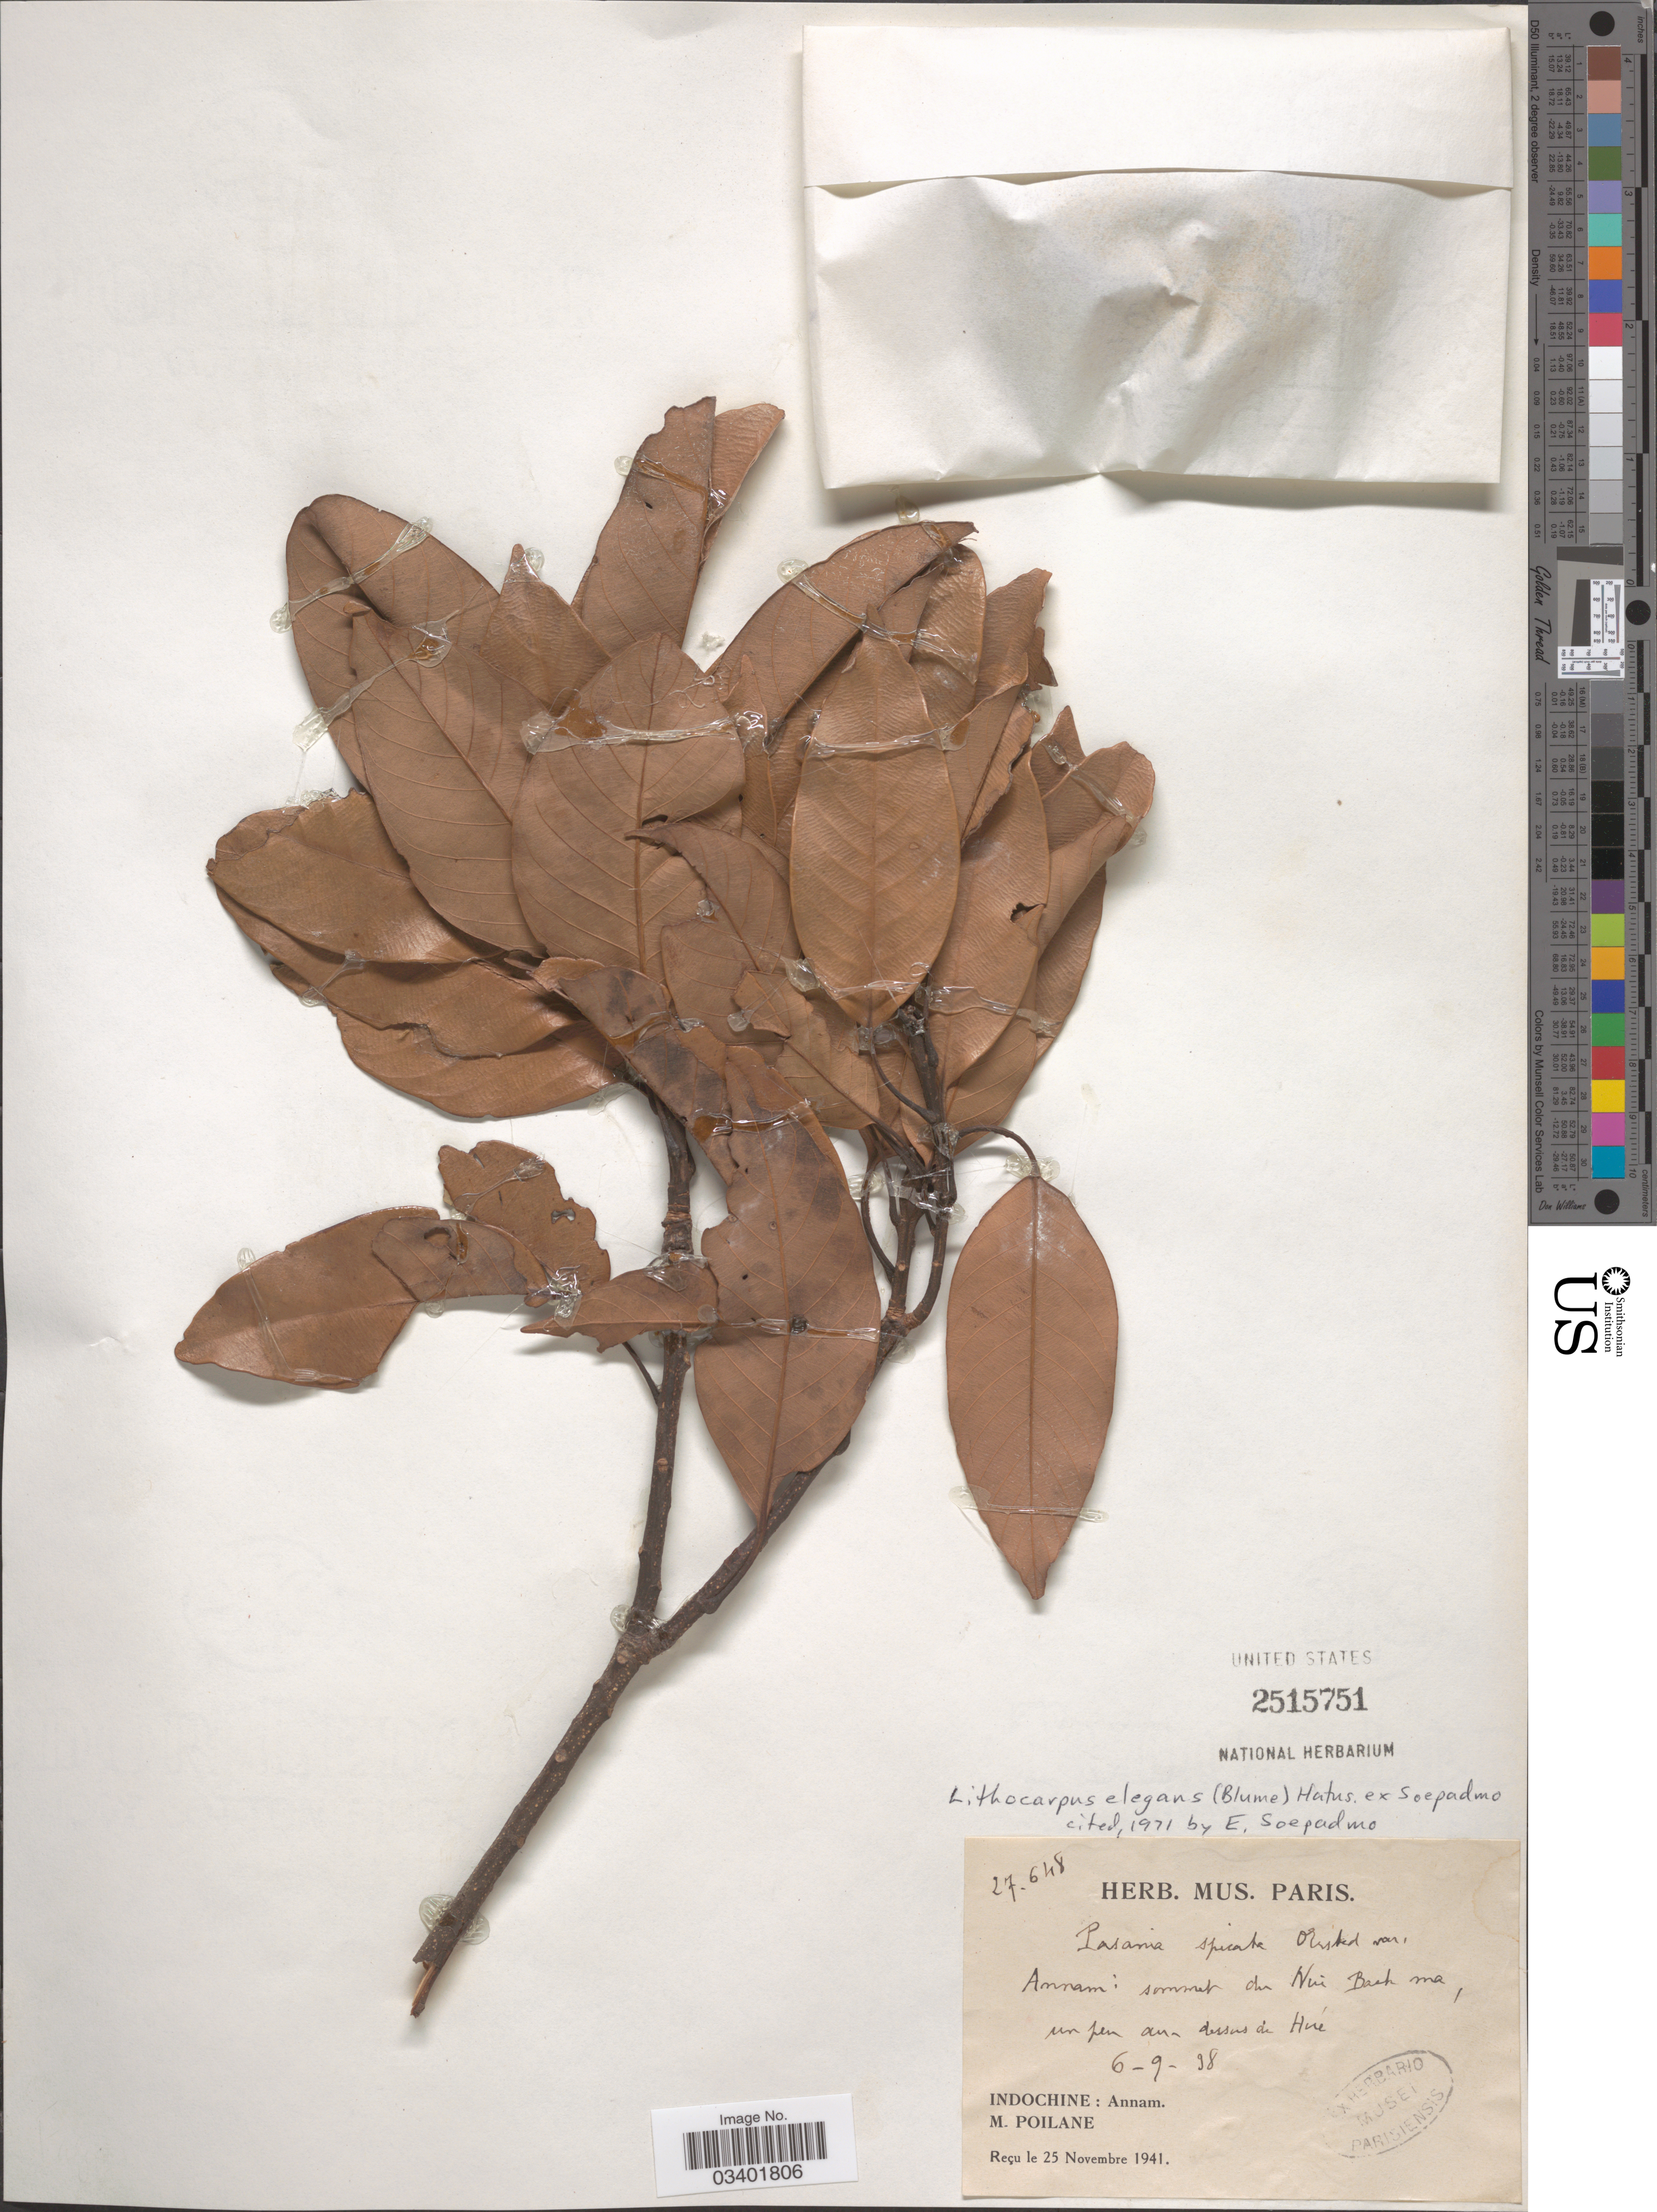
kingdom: Plantae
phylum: Tracheophyta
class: Magnoliopsida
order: Fagales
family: Fagaceae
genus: Lithocarpus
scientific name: Lithocarpus elegans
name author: (Blume) Hatus. ex Soepadmo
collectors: M. Poilane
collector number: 27648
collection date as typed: Transcribed d/m/y: 6/9/98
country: Vietnam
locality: Annam: sommet du Hui Bach ma, un pen au dessus de Hué. Indochine.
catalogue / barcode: US 2515751